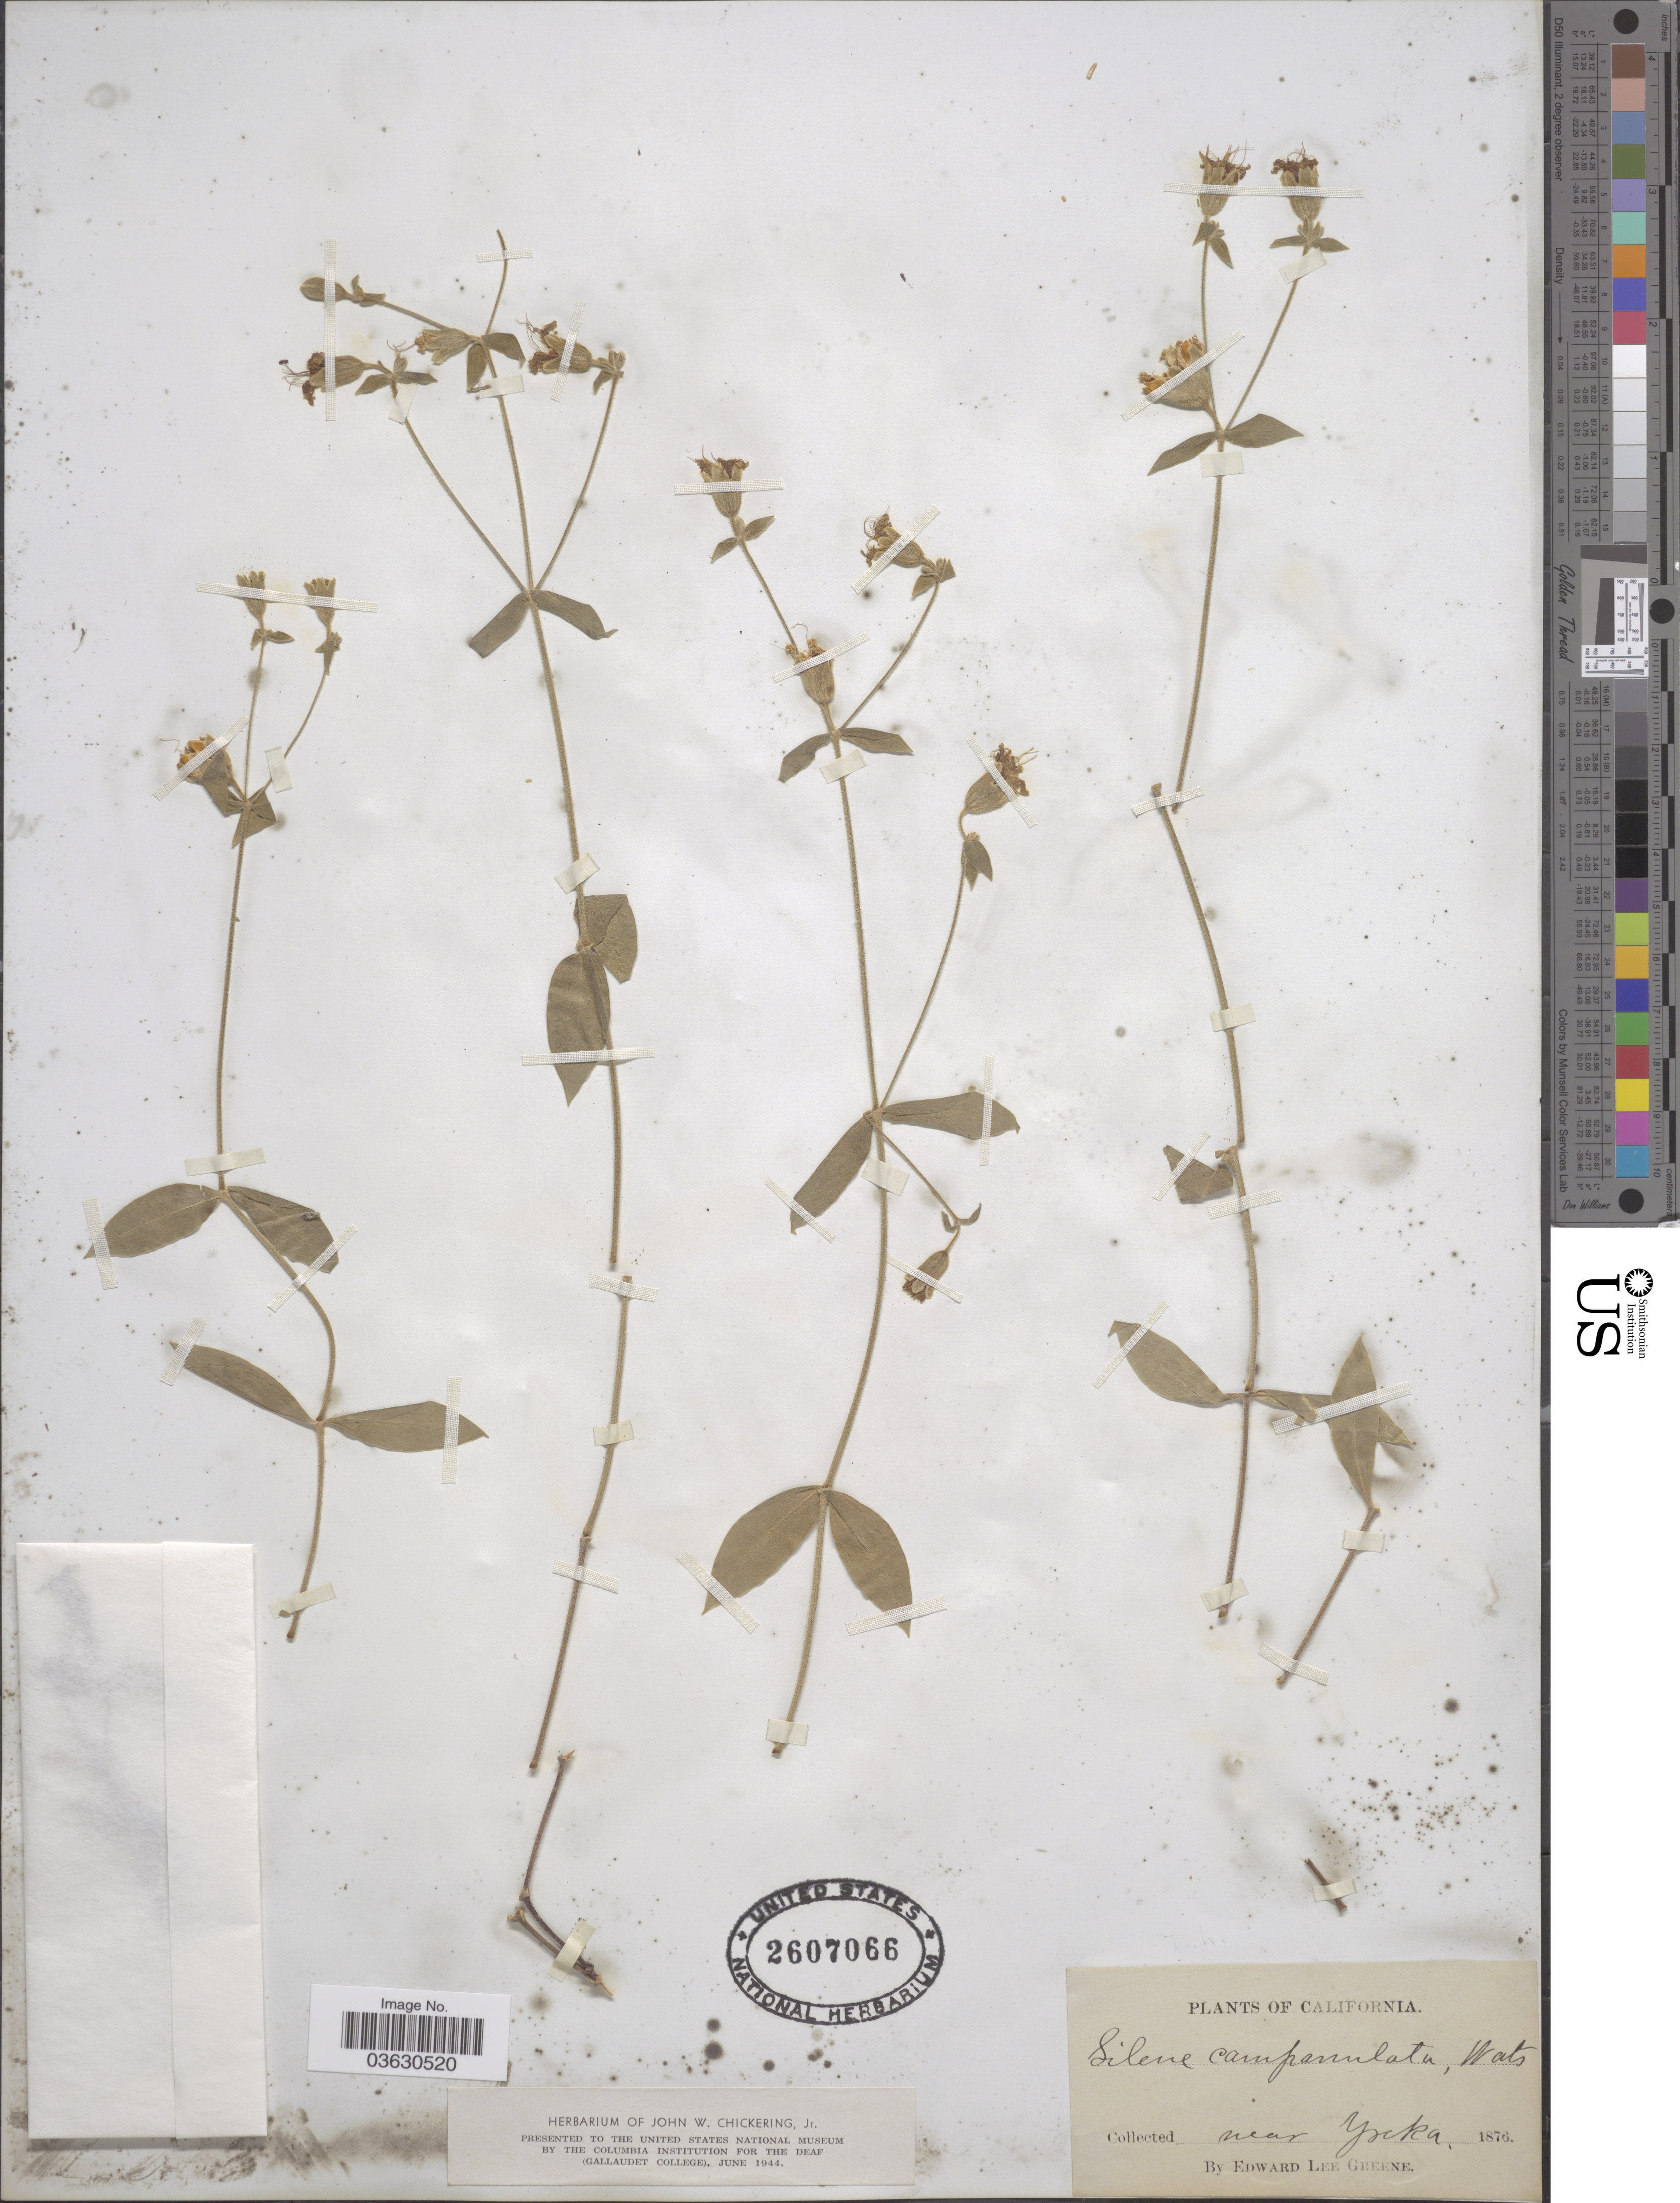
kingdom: Plantae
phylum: Tracheophyta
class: Magnoliopsida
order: Caryophyllales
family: Caryophyllaceae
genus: Silene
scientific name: Silene campanulata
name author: S. Watson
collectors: E. L. Greene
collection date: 1876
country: United States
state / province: California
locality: Near Yseka.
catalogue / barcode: US 2607066